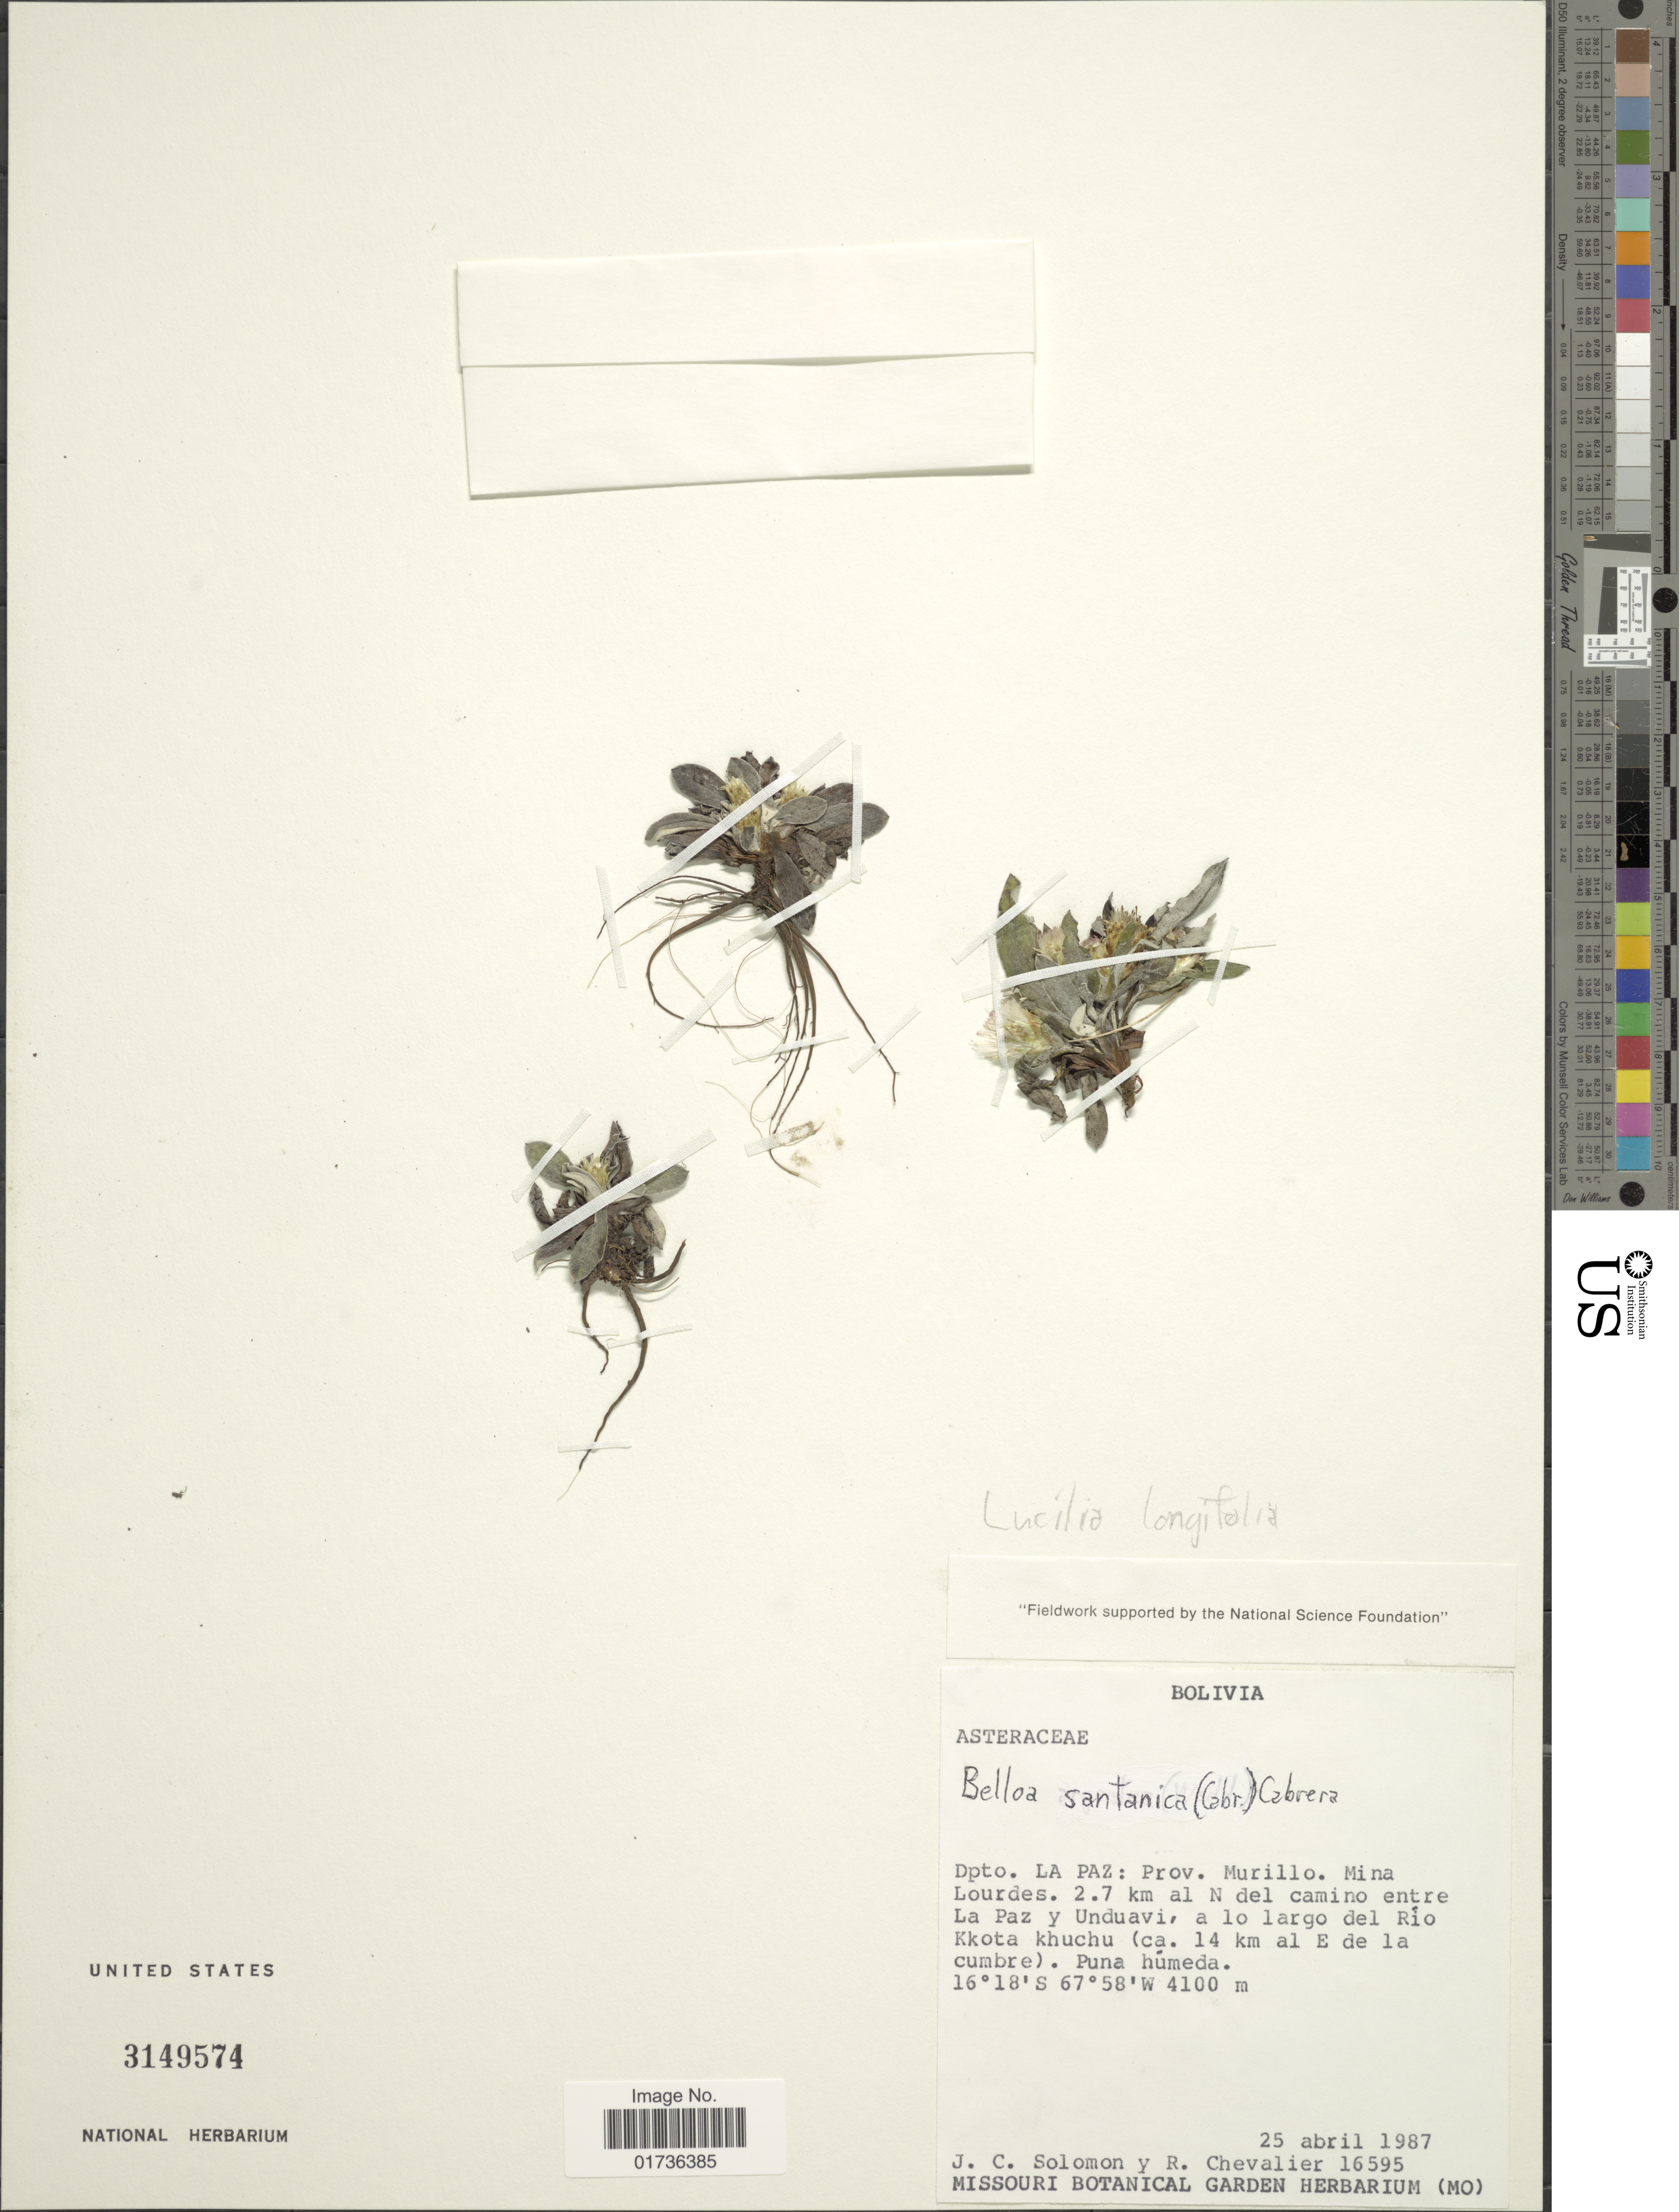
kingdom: Plantae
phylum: Tracheophyta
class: Magnoliopsida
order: Asterales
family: Asteraceae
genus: Belloa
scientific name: Belloa longifolia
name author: (Cuatrec. & Aristeg.) Sagást. & M.O. Dillon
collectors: J. C. Solomon & R. C. Chevalier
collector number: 16595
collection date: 1987-04-25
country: Bolivia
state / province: La Paz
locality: Dpto La Paz: Prov. Murillo. Mina Lourdes. 2.7 km al N del camino entre La Paz Y Unduavi, a lo Largo del Río Kkota khuchu (ca. 14 km al E de la cumbre). Puna húmeda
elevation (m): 4100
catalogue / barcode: US 3149574